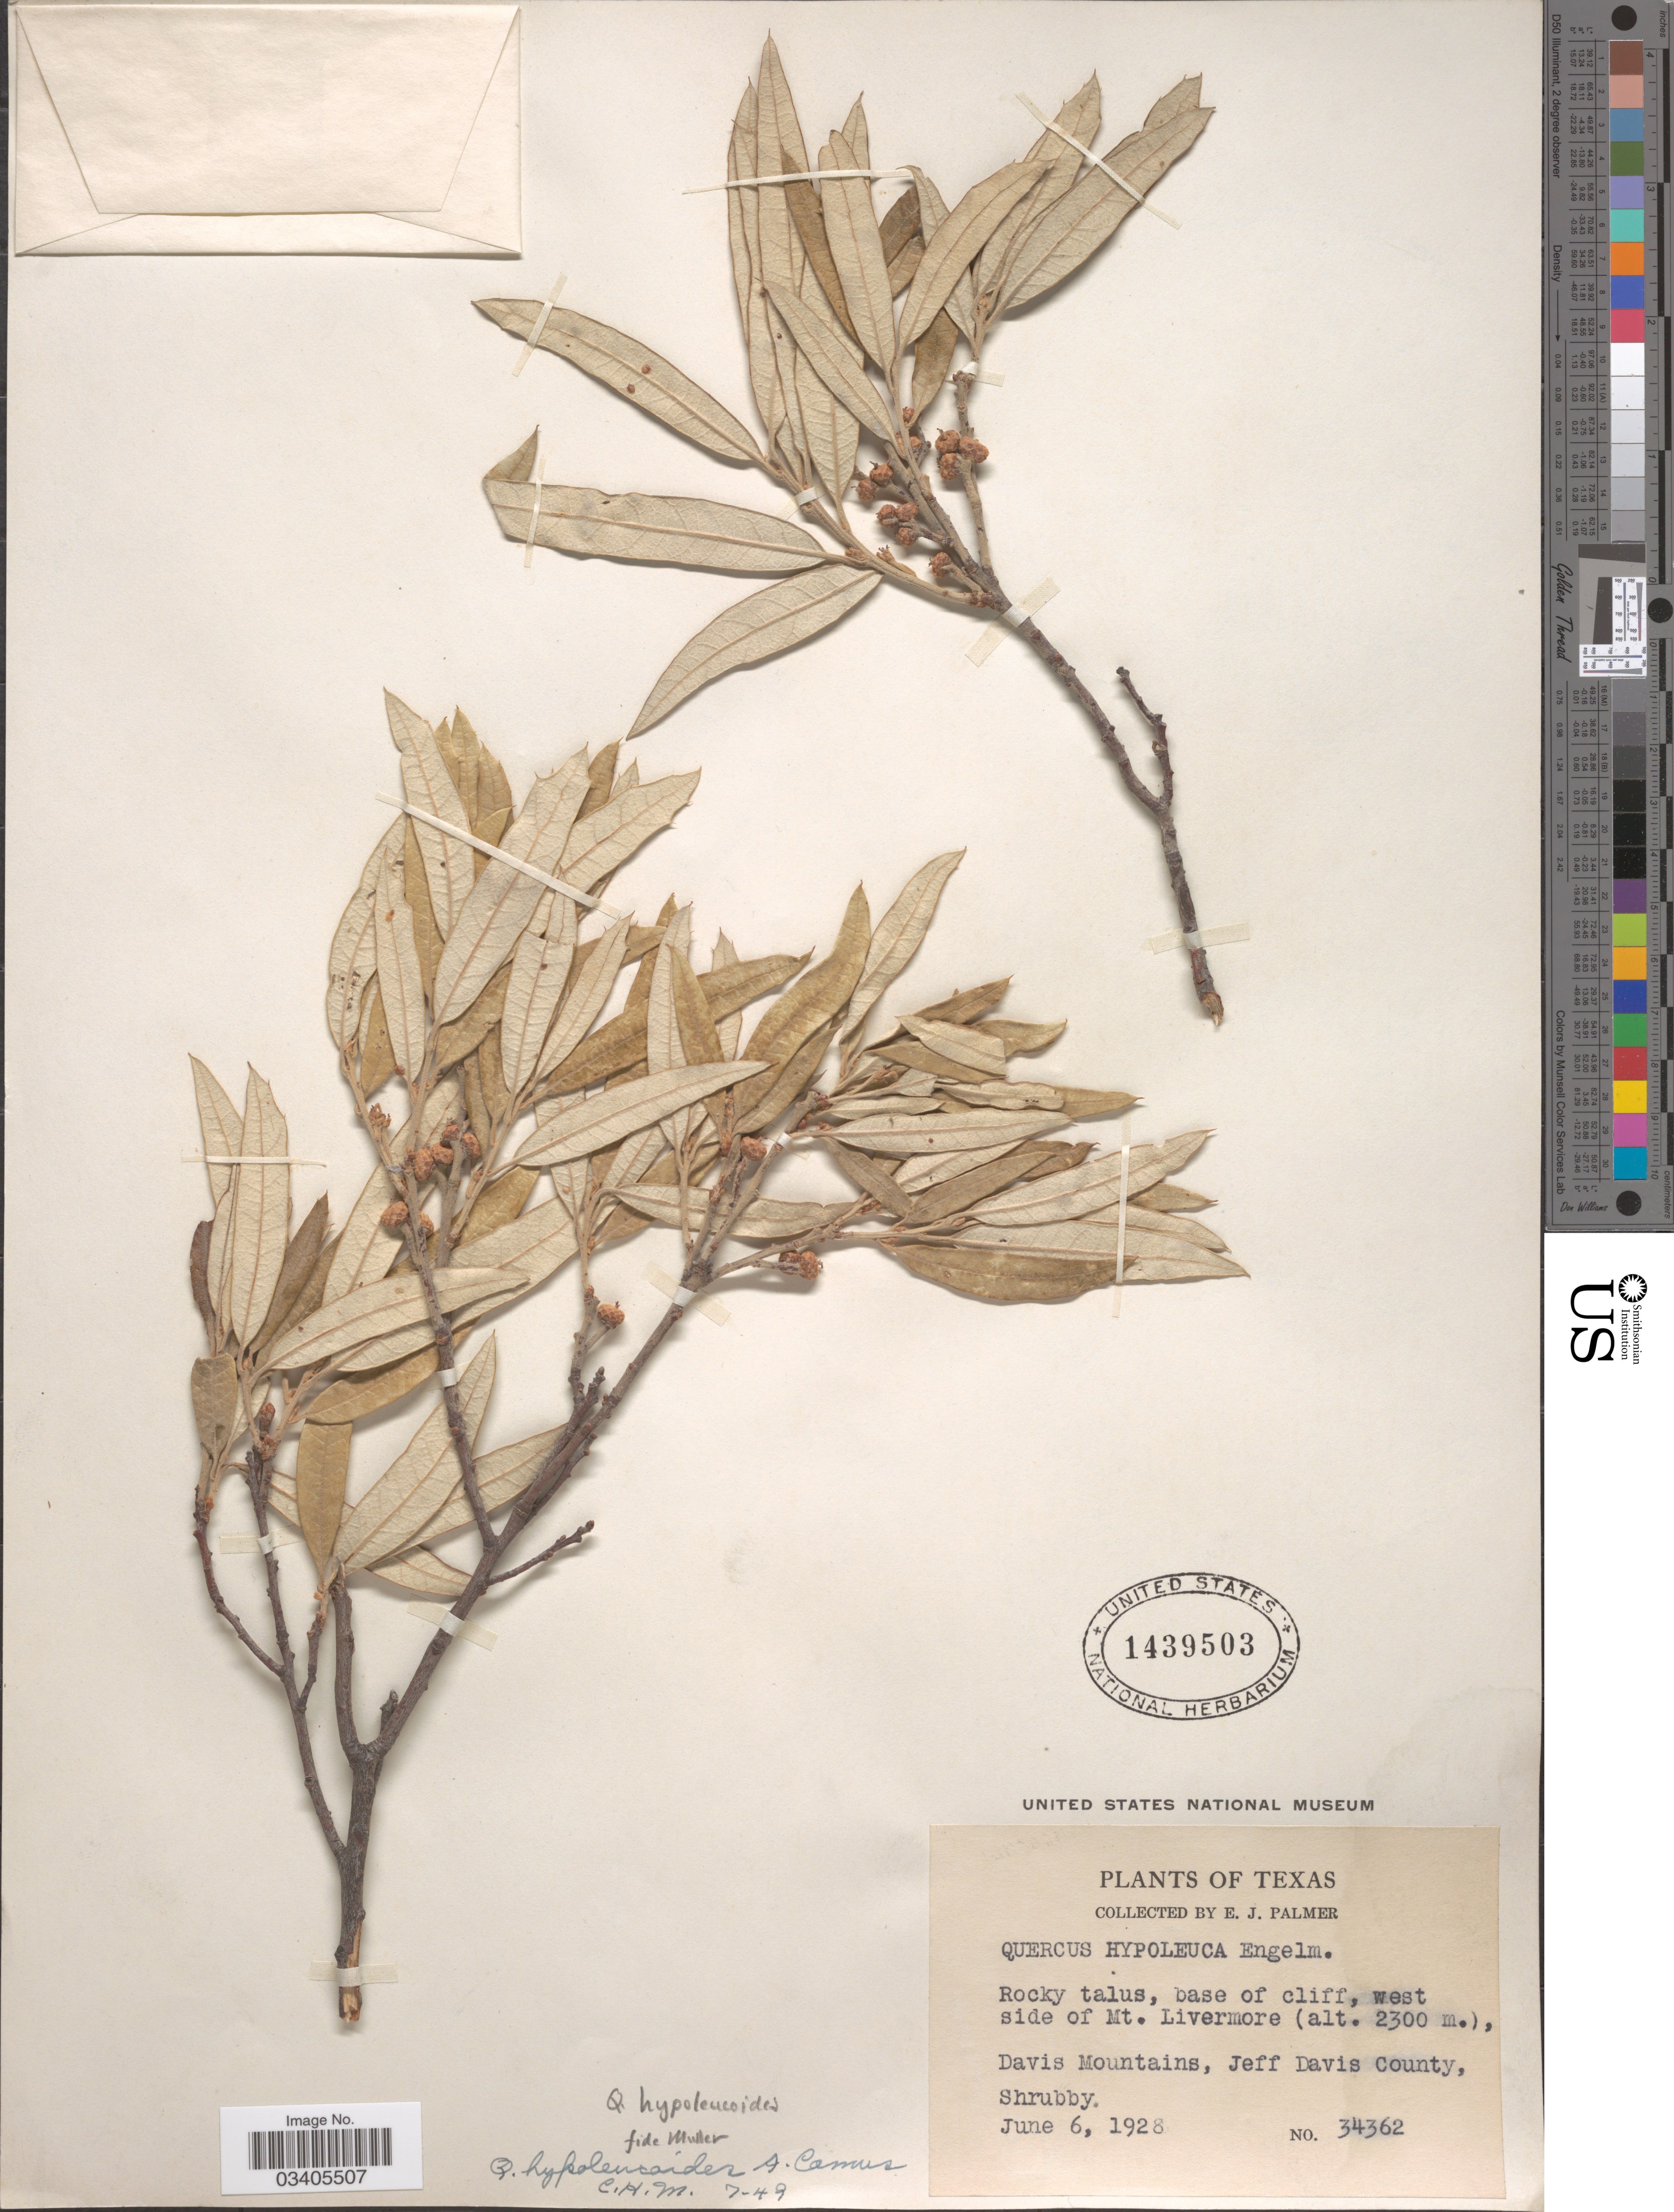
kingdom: Plantae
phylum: Tracheophyta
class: Magnoliopsida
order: Fagales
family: Fagaceae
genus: Quercus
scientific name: Quercus hypoleucoides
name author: A. Camus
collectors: E. J. Palmer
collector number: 34362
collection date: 1928-06-06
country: United States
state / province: Texas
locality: Base of cliff, west side of Mt. Livermore. Davis Mountains, Jeff Davis County.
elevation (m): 2300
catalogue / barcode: US 1439503